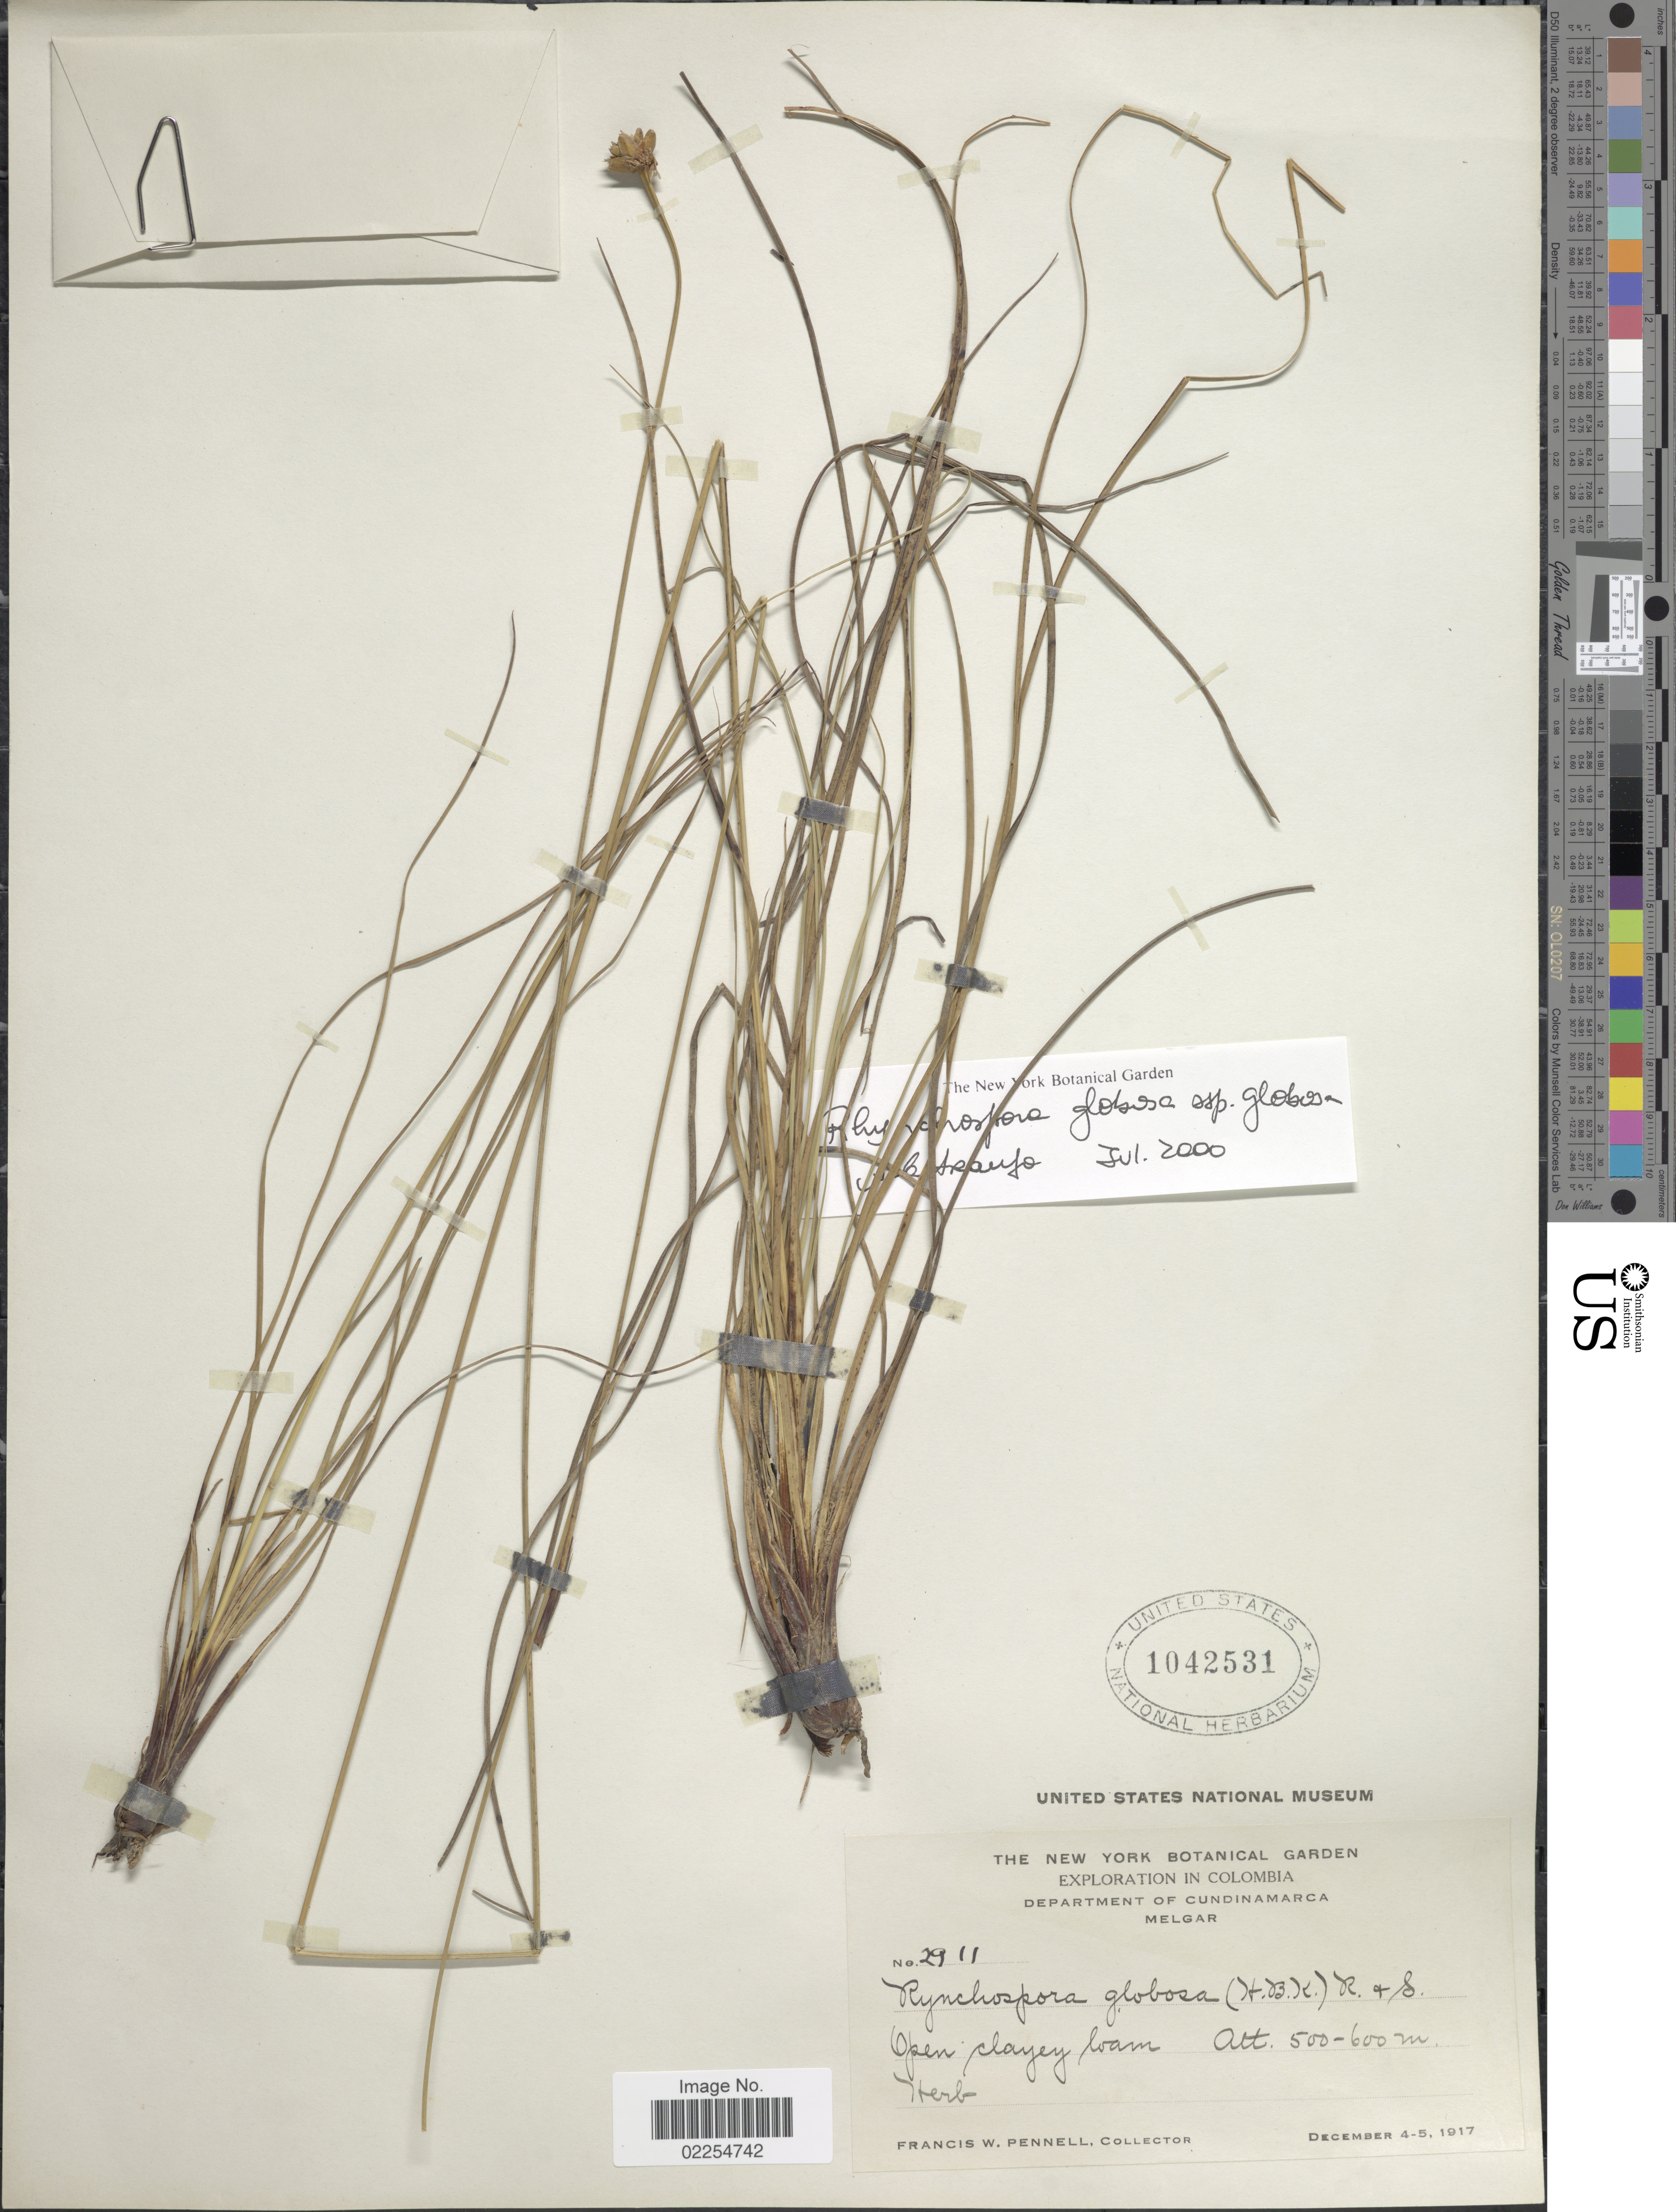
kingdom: Plantae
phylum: Tracheophyta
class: Liliopsida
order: Poales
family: Cyperaceae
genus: Rhynchospora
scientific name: Rhynchospora globosa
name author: (Kunth) Roem. & Schult.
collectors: F. W. Pennell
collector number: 2911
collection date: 1917-12-04/1917-12-05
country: Colombia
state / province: Cundinamarca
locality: Melgar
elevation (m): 500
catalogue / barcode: US 1042531